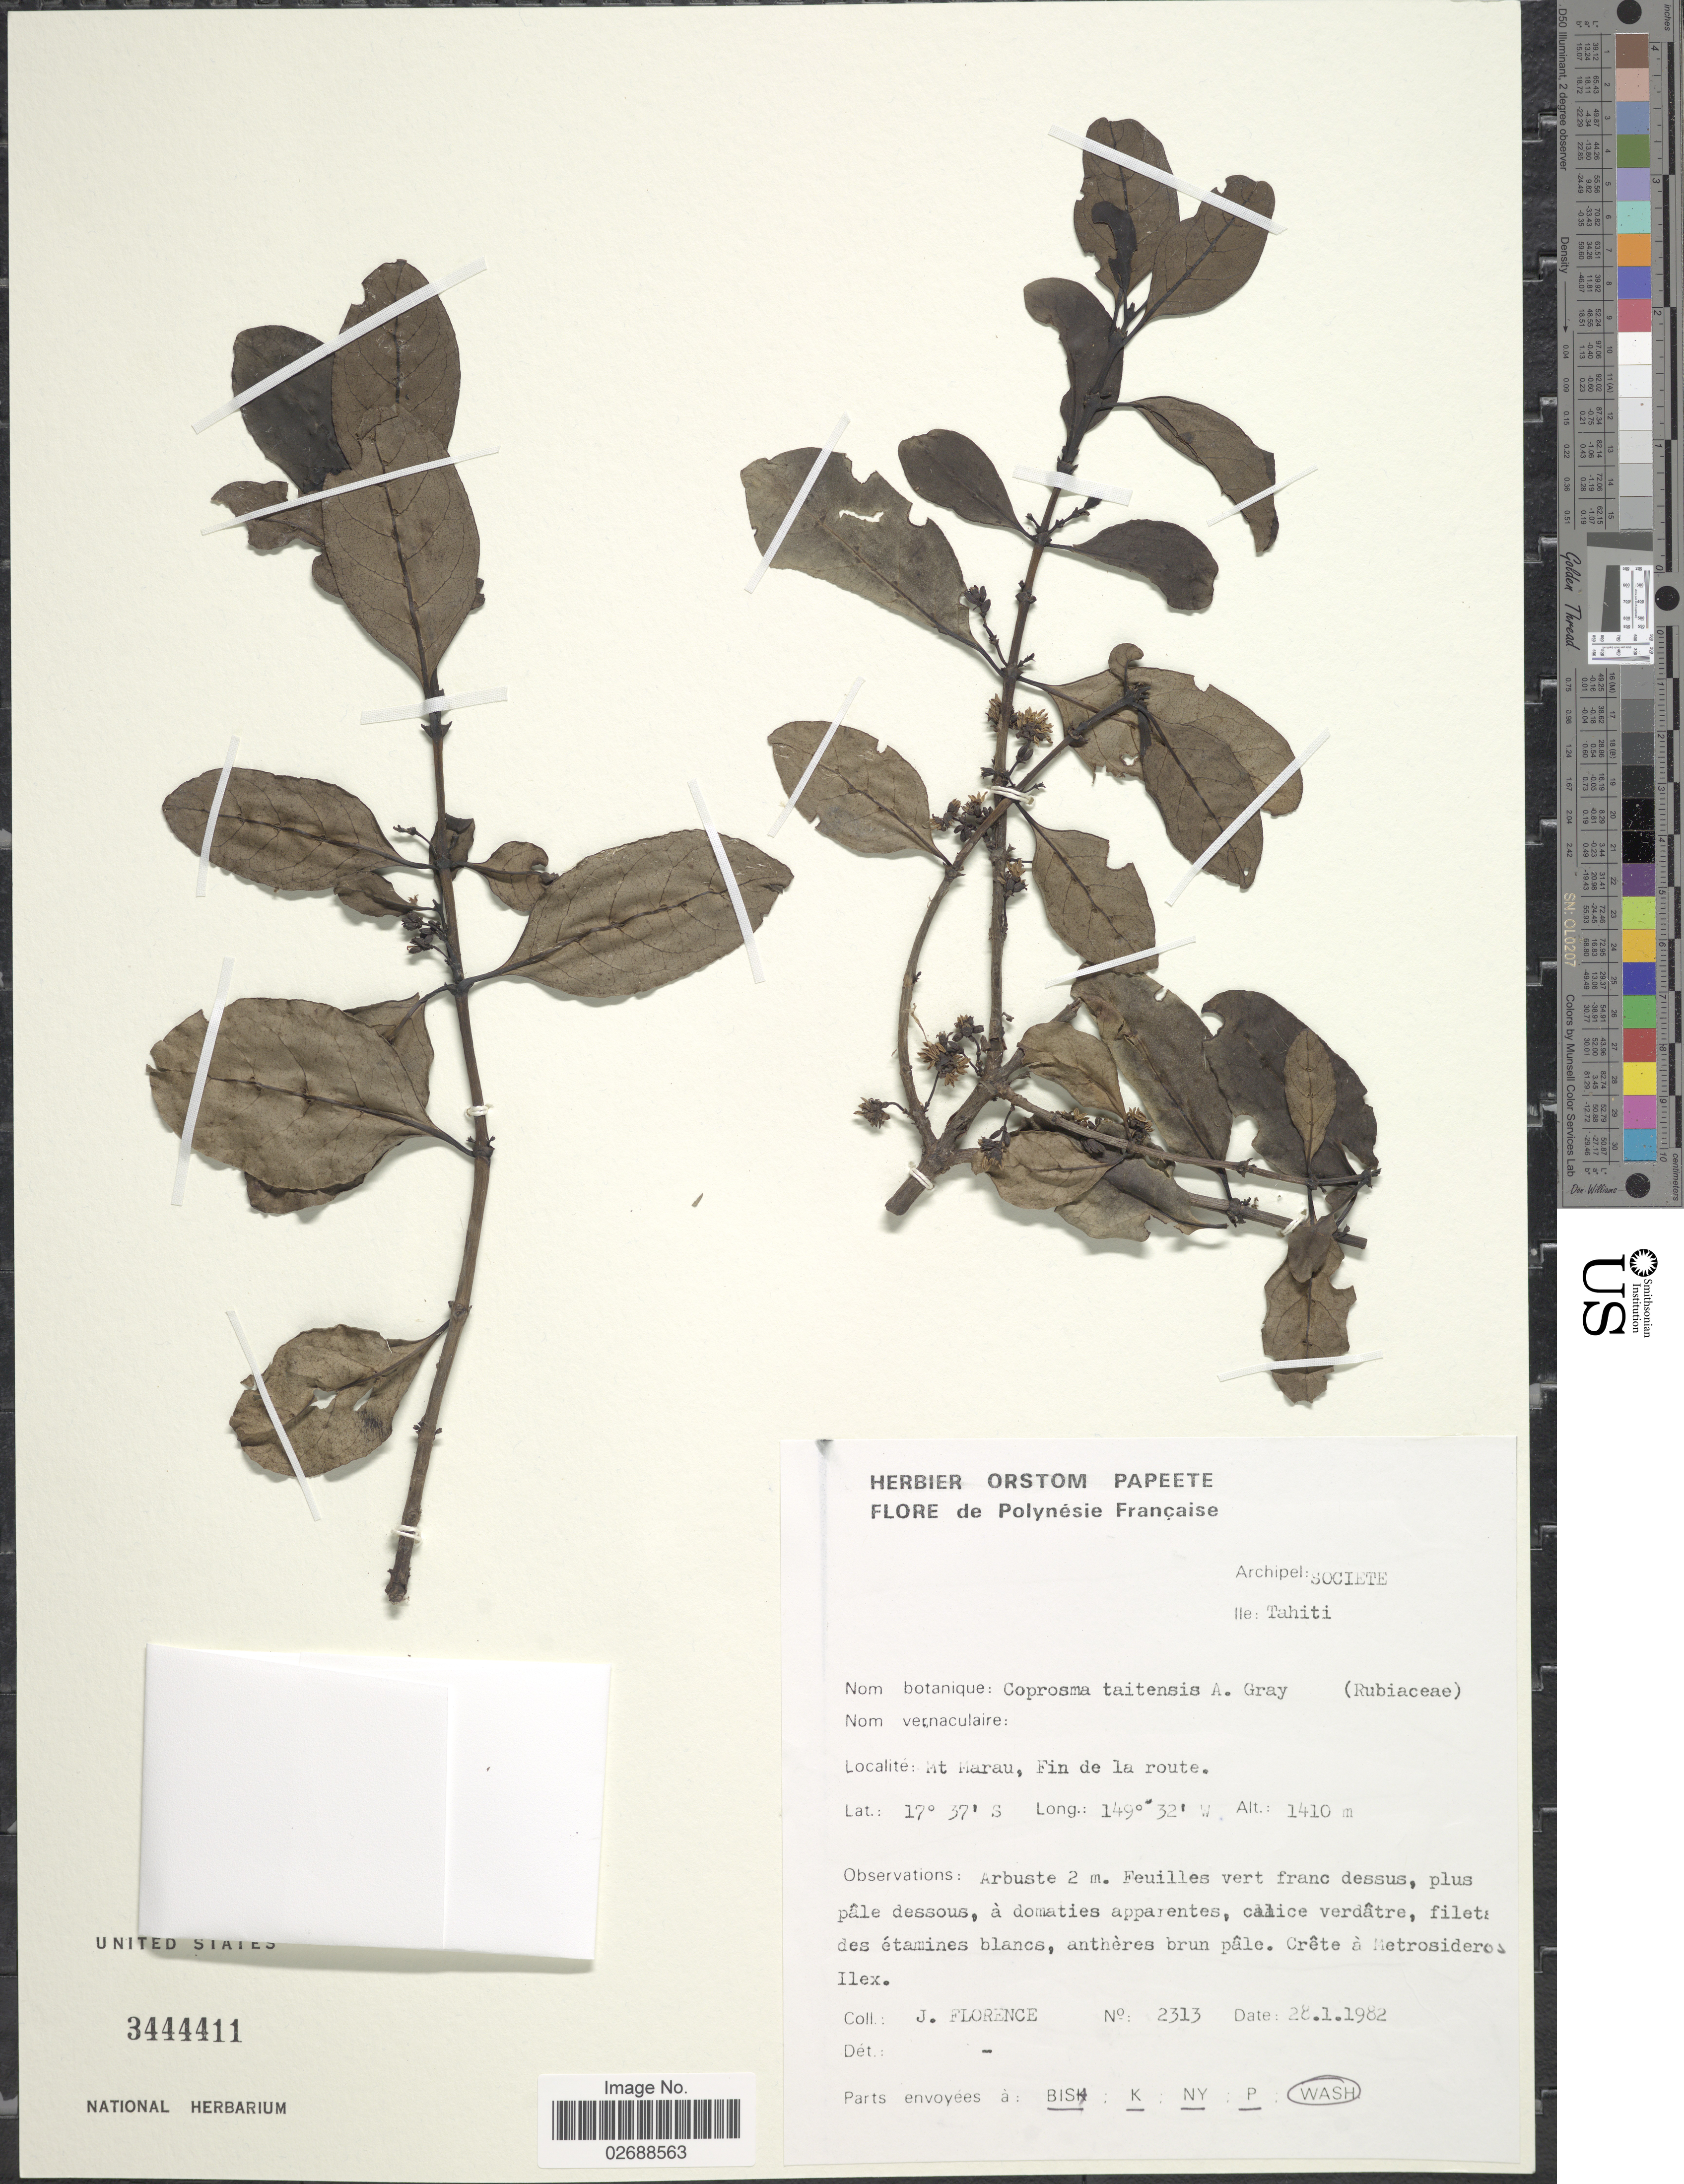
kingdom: Plantae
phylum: Tracheophyta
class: Magnoliopsida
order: Gentianales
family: Rubiaceae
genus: Coprosma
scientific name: Coprosma tahitensis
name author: A. Gray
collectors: J. Florence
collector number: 2313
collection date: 1982-01-28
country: French Polynesia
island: Tahiti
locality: Archipel: Societe, Ile: Tahiti, Mt Marau, Fin de la route.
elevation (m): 1410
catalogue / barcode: US 3444411